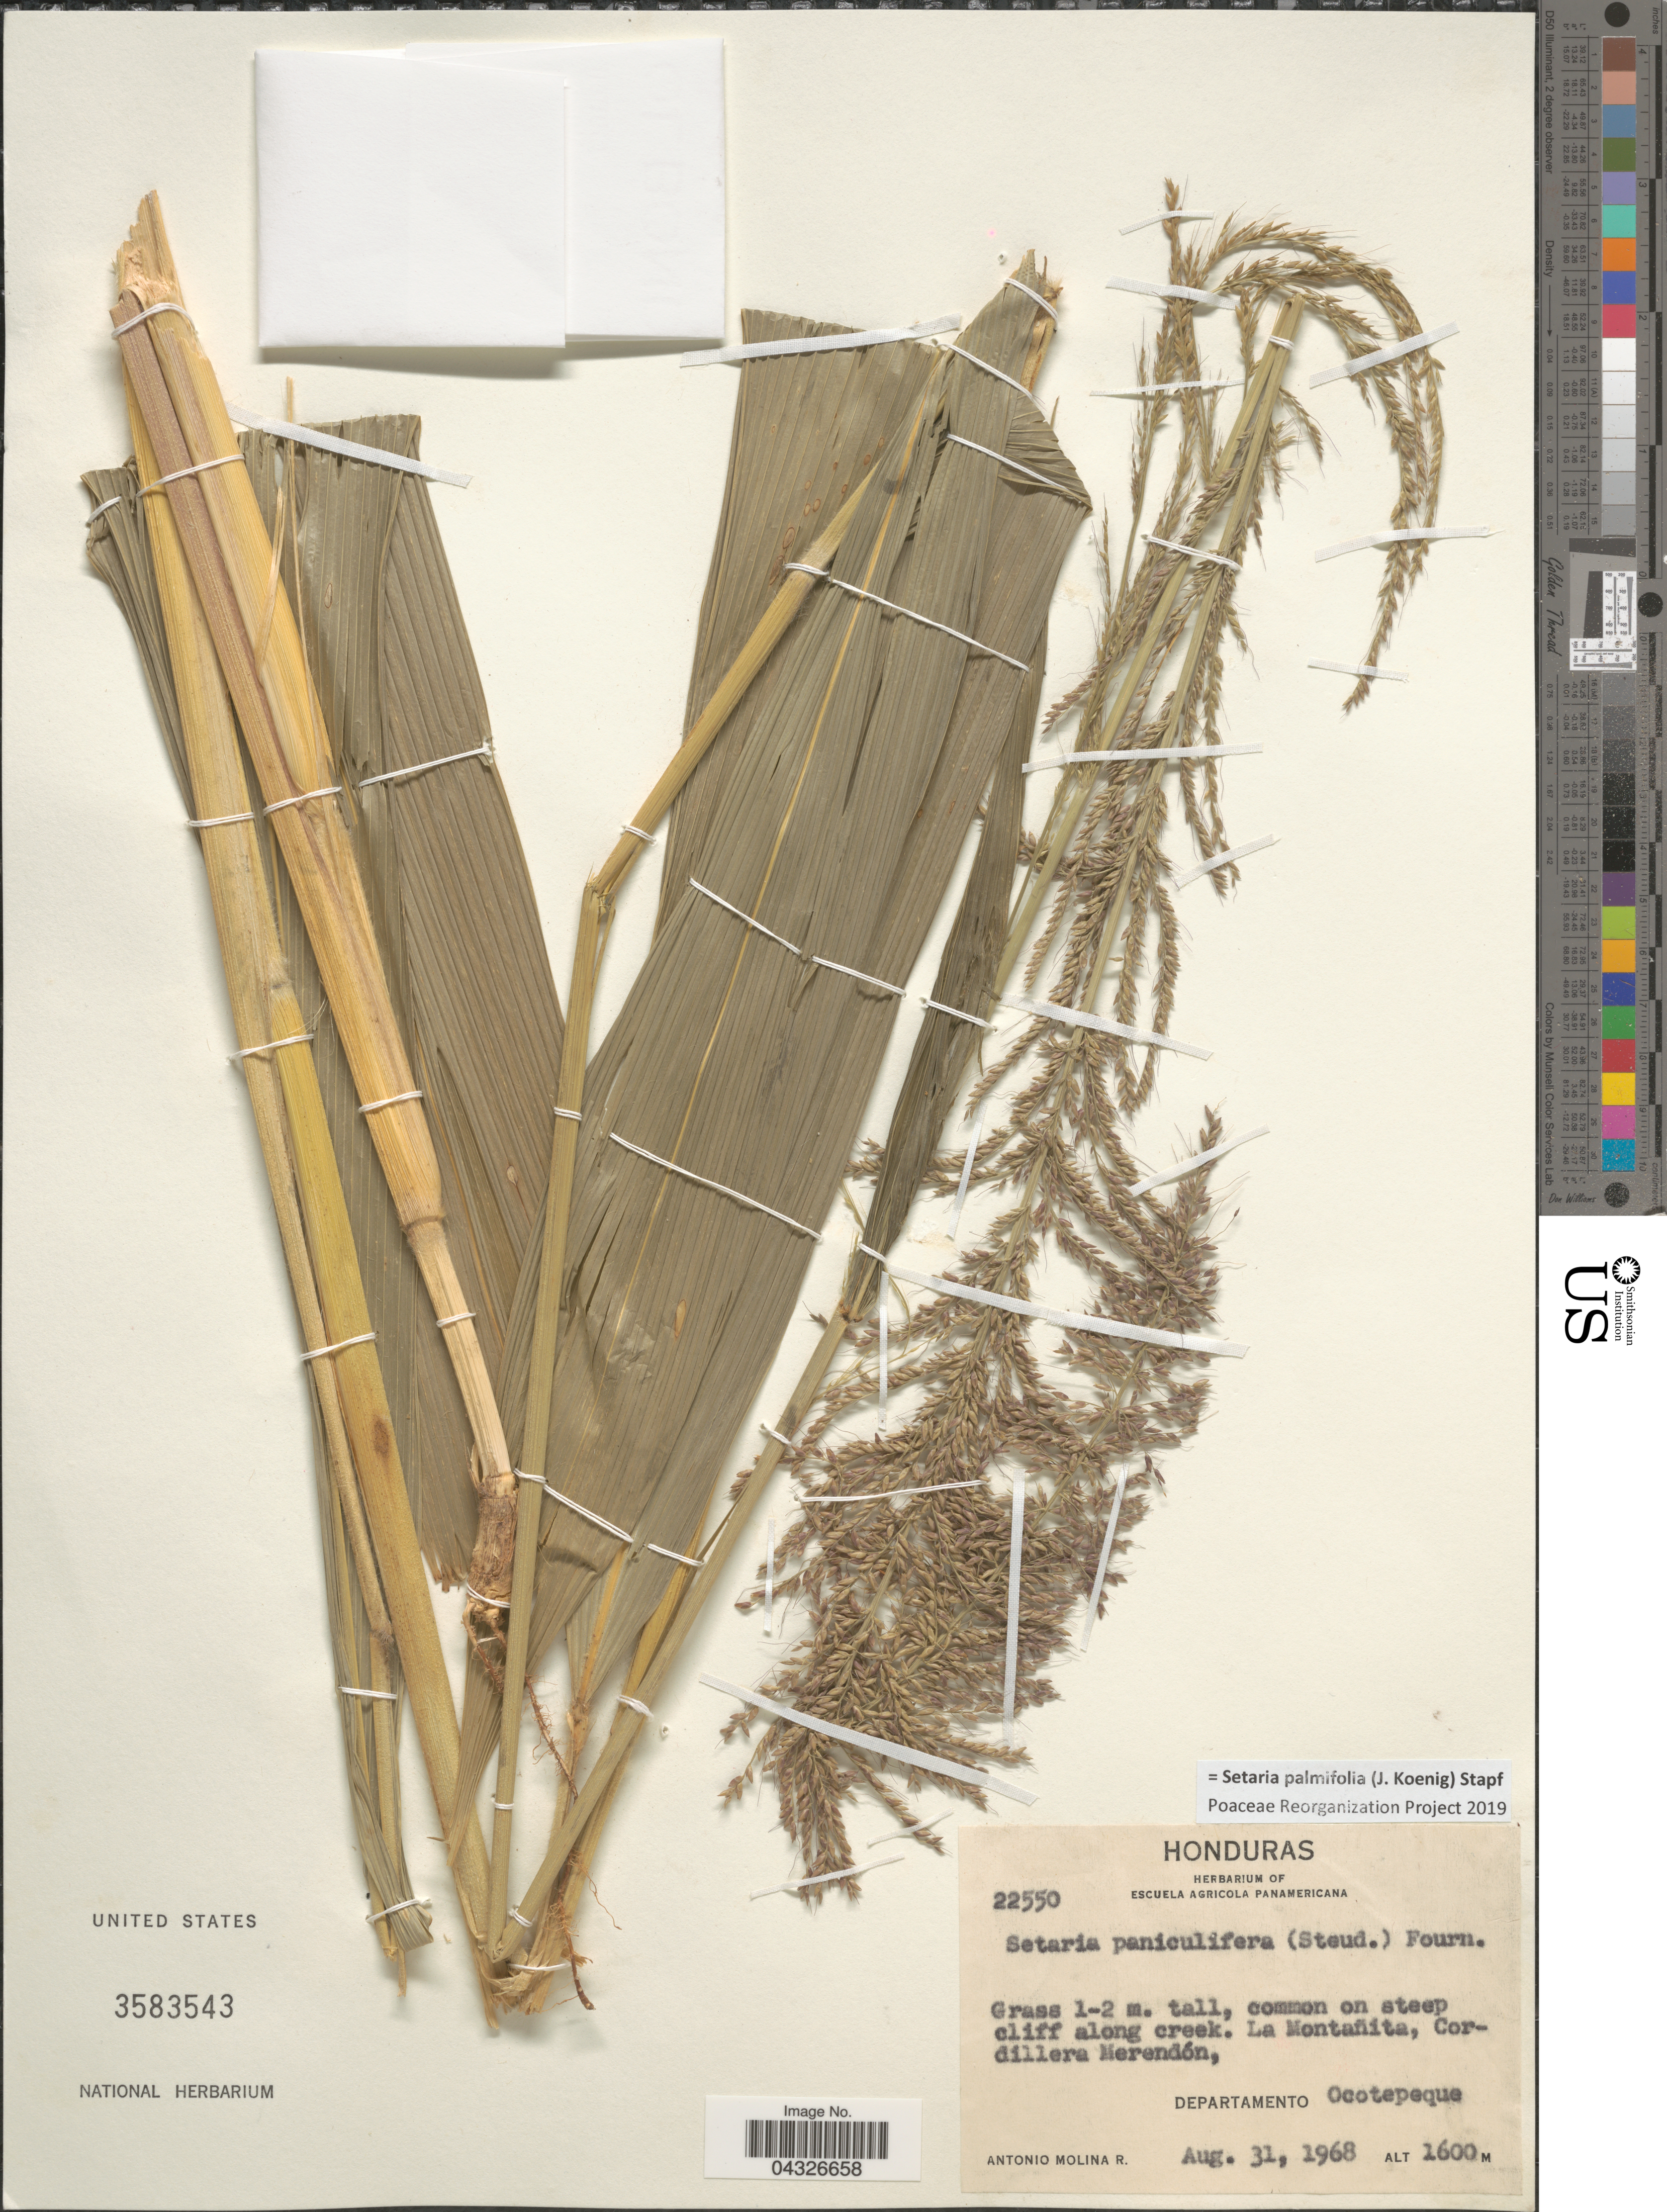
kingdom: Plantae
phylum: Tracheophyta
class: Liliopsida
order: Poales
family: Poaceae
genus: Setaria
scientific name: Setaria palmifolia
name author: (J. Koenig) Stapf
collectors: A. Molina R.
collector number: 22550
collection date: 1968-08-31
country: Honduras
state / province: Ocotepeque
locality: Common on steep cliff along creek. La Montañita, Cordillera Merendón, Departamento Ocotepeque.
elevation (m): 1600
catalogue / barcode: US 3583543